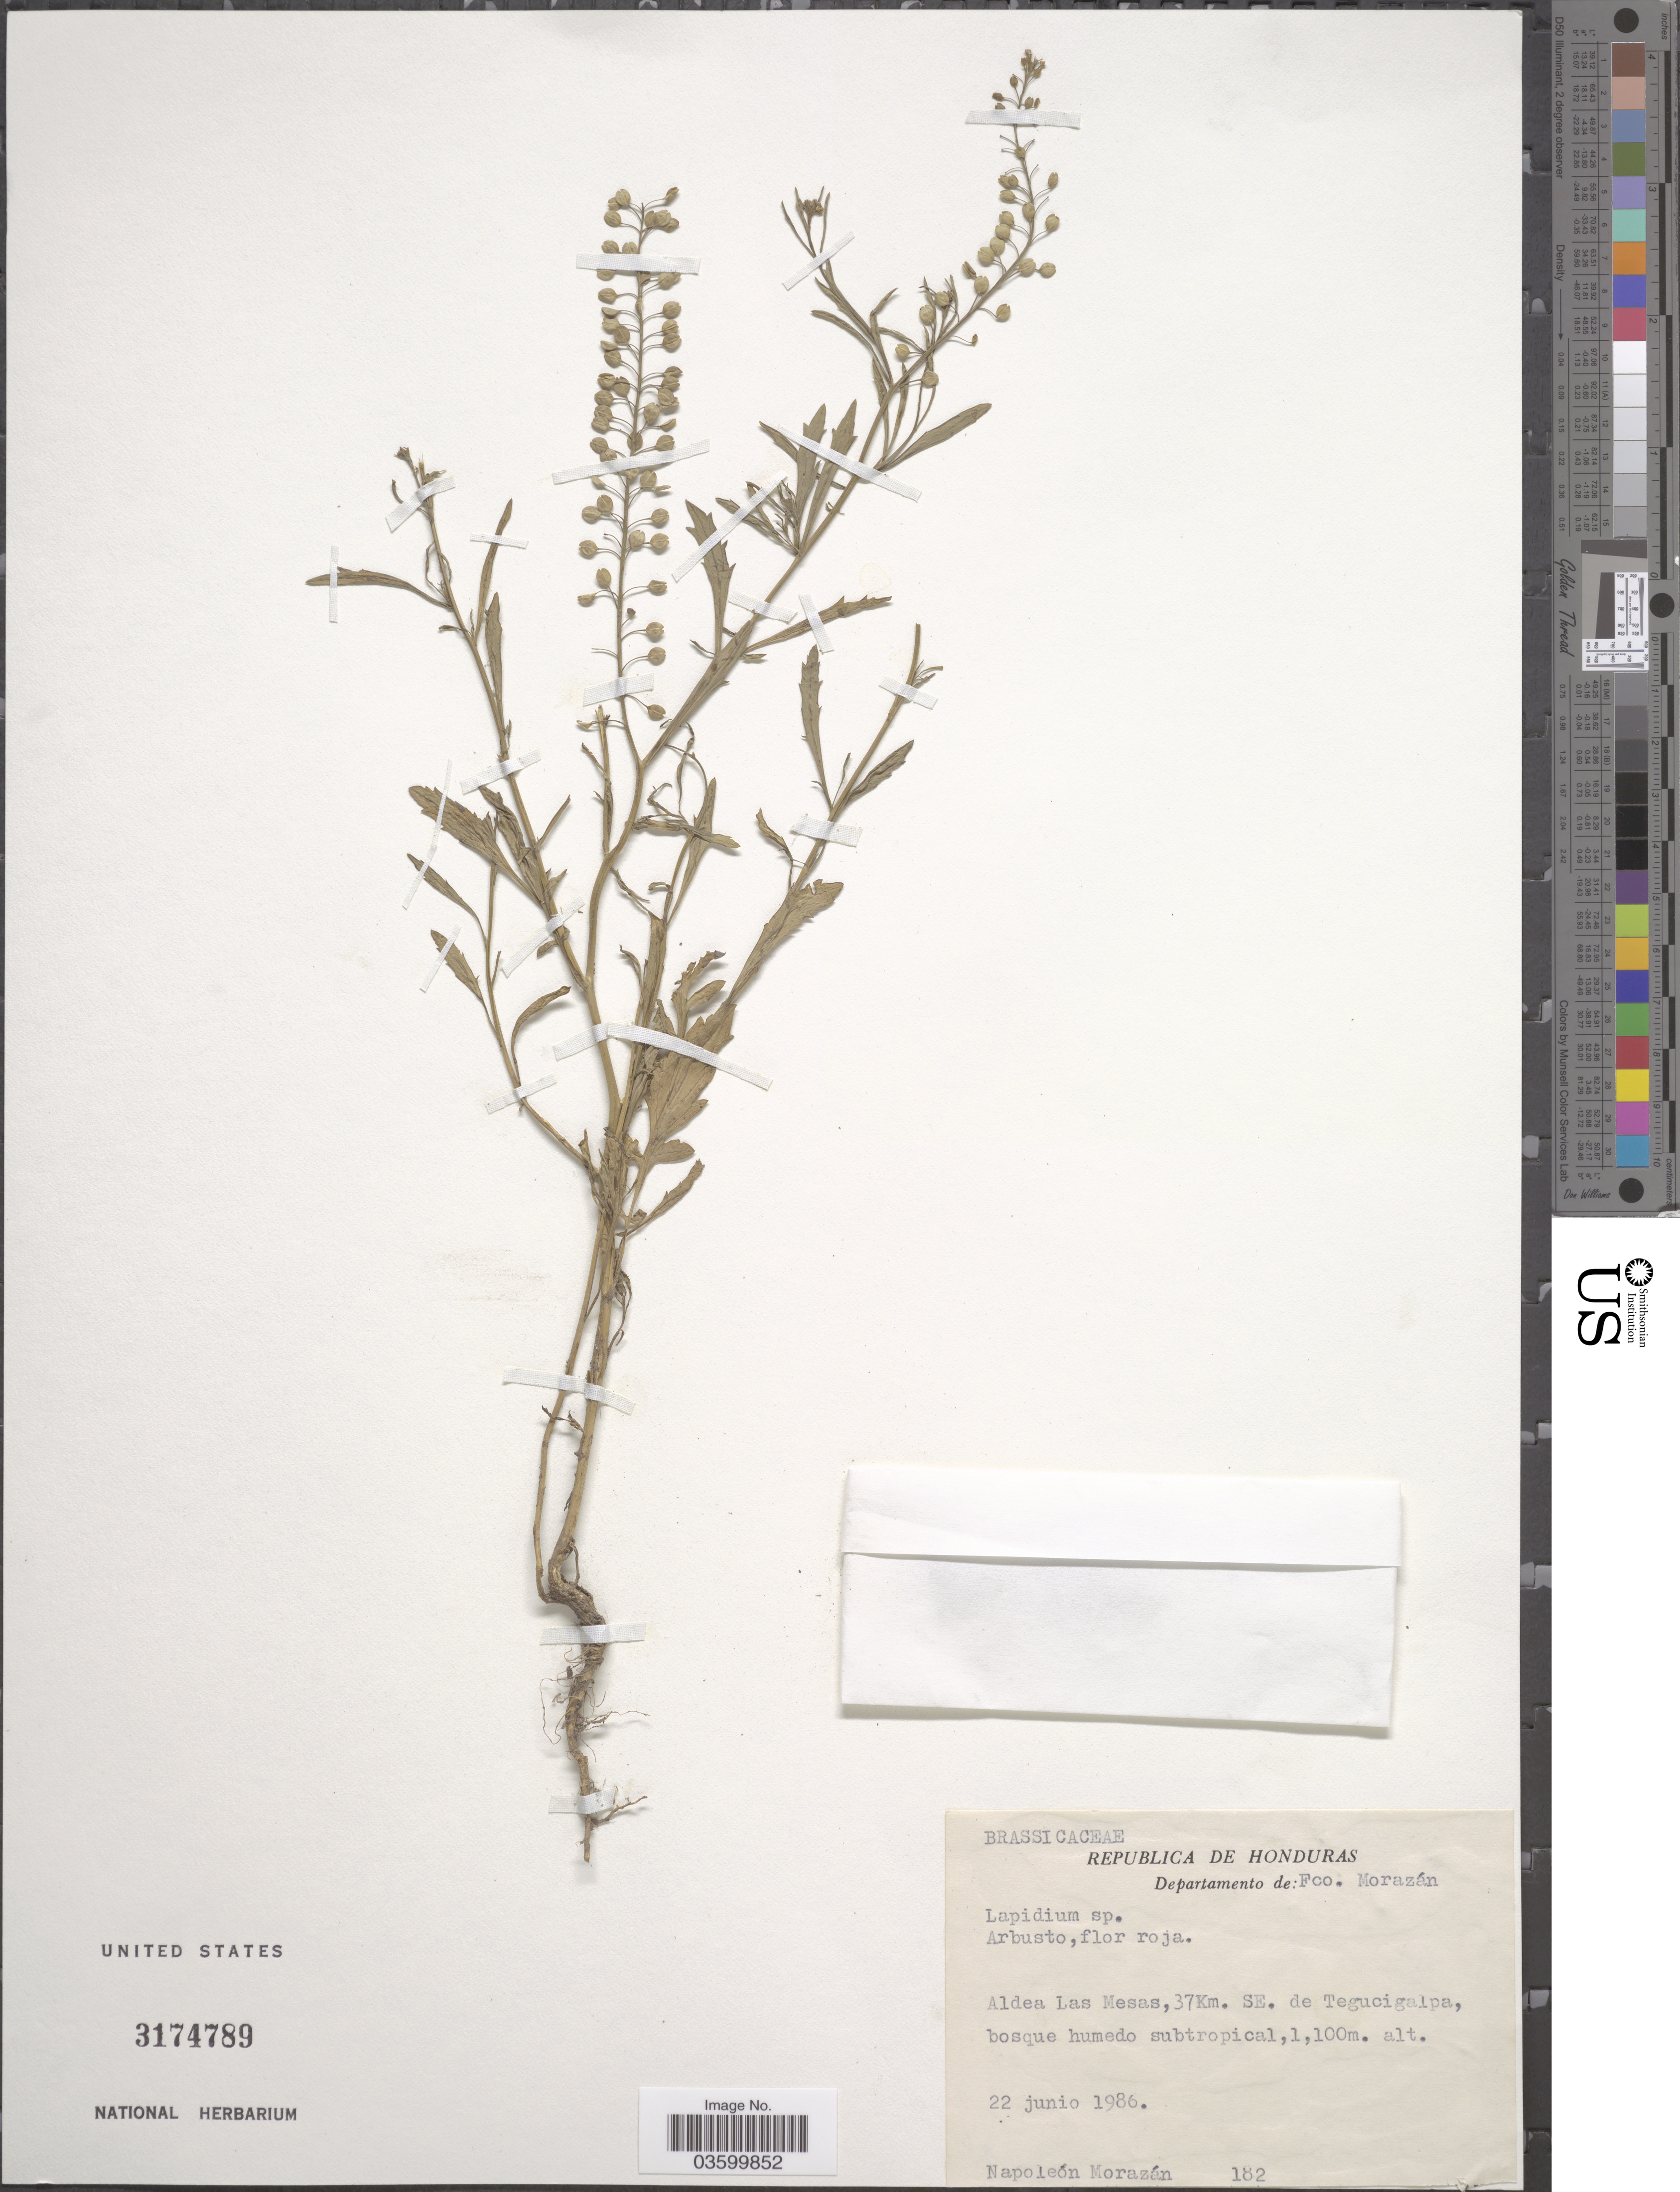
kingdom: Plantae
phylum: Tracheophyta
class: Magnoliopsida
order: Brassicales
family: Brassicaceae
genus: Lepidium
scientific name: Lepidium virginicum var. pubescens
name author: (Greene) C.L. Hitchc.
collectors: N. Morazan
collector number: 182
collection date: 1986-06-22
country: Honduras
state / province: Fco. Morazán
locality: Departamento de: Fco. Morazán. Aldea Las Mesas, 37Km. SE. de Tegucigalpa.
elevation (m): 1100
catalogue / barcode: US 3174789